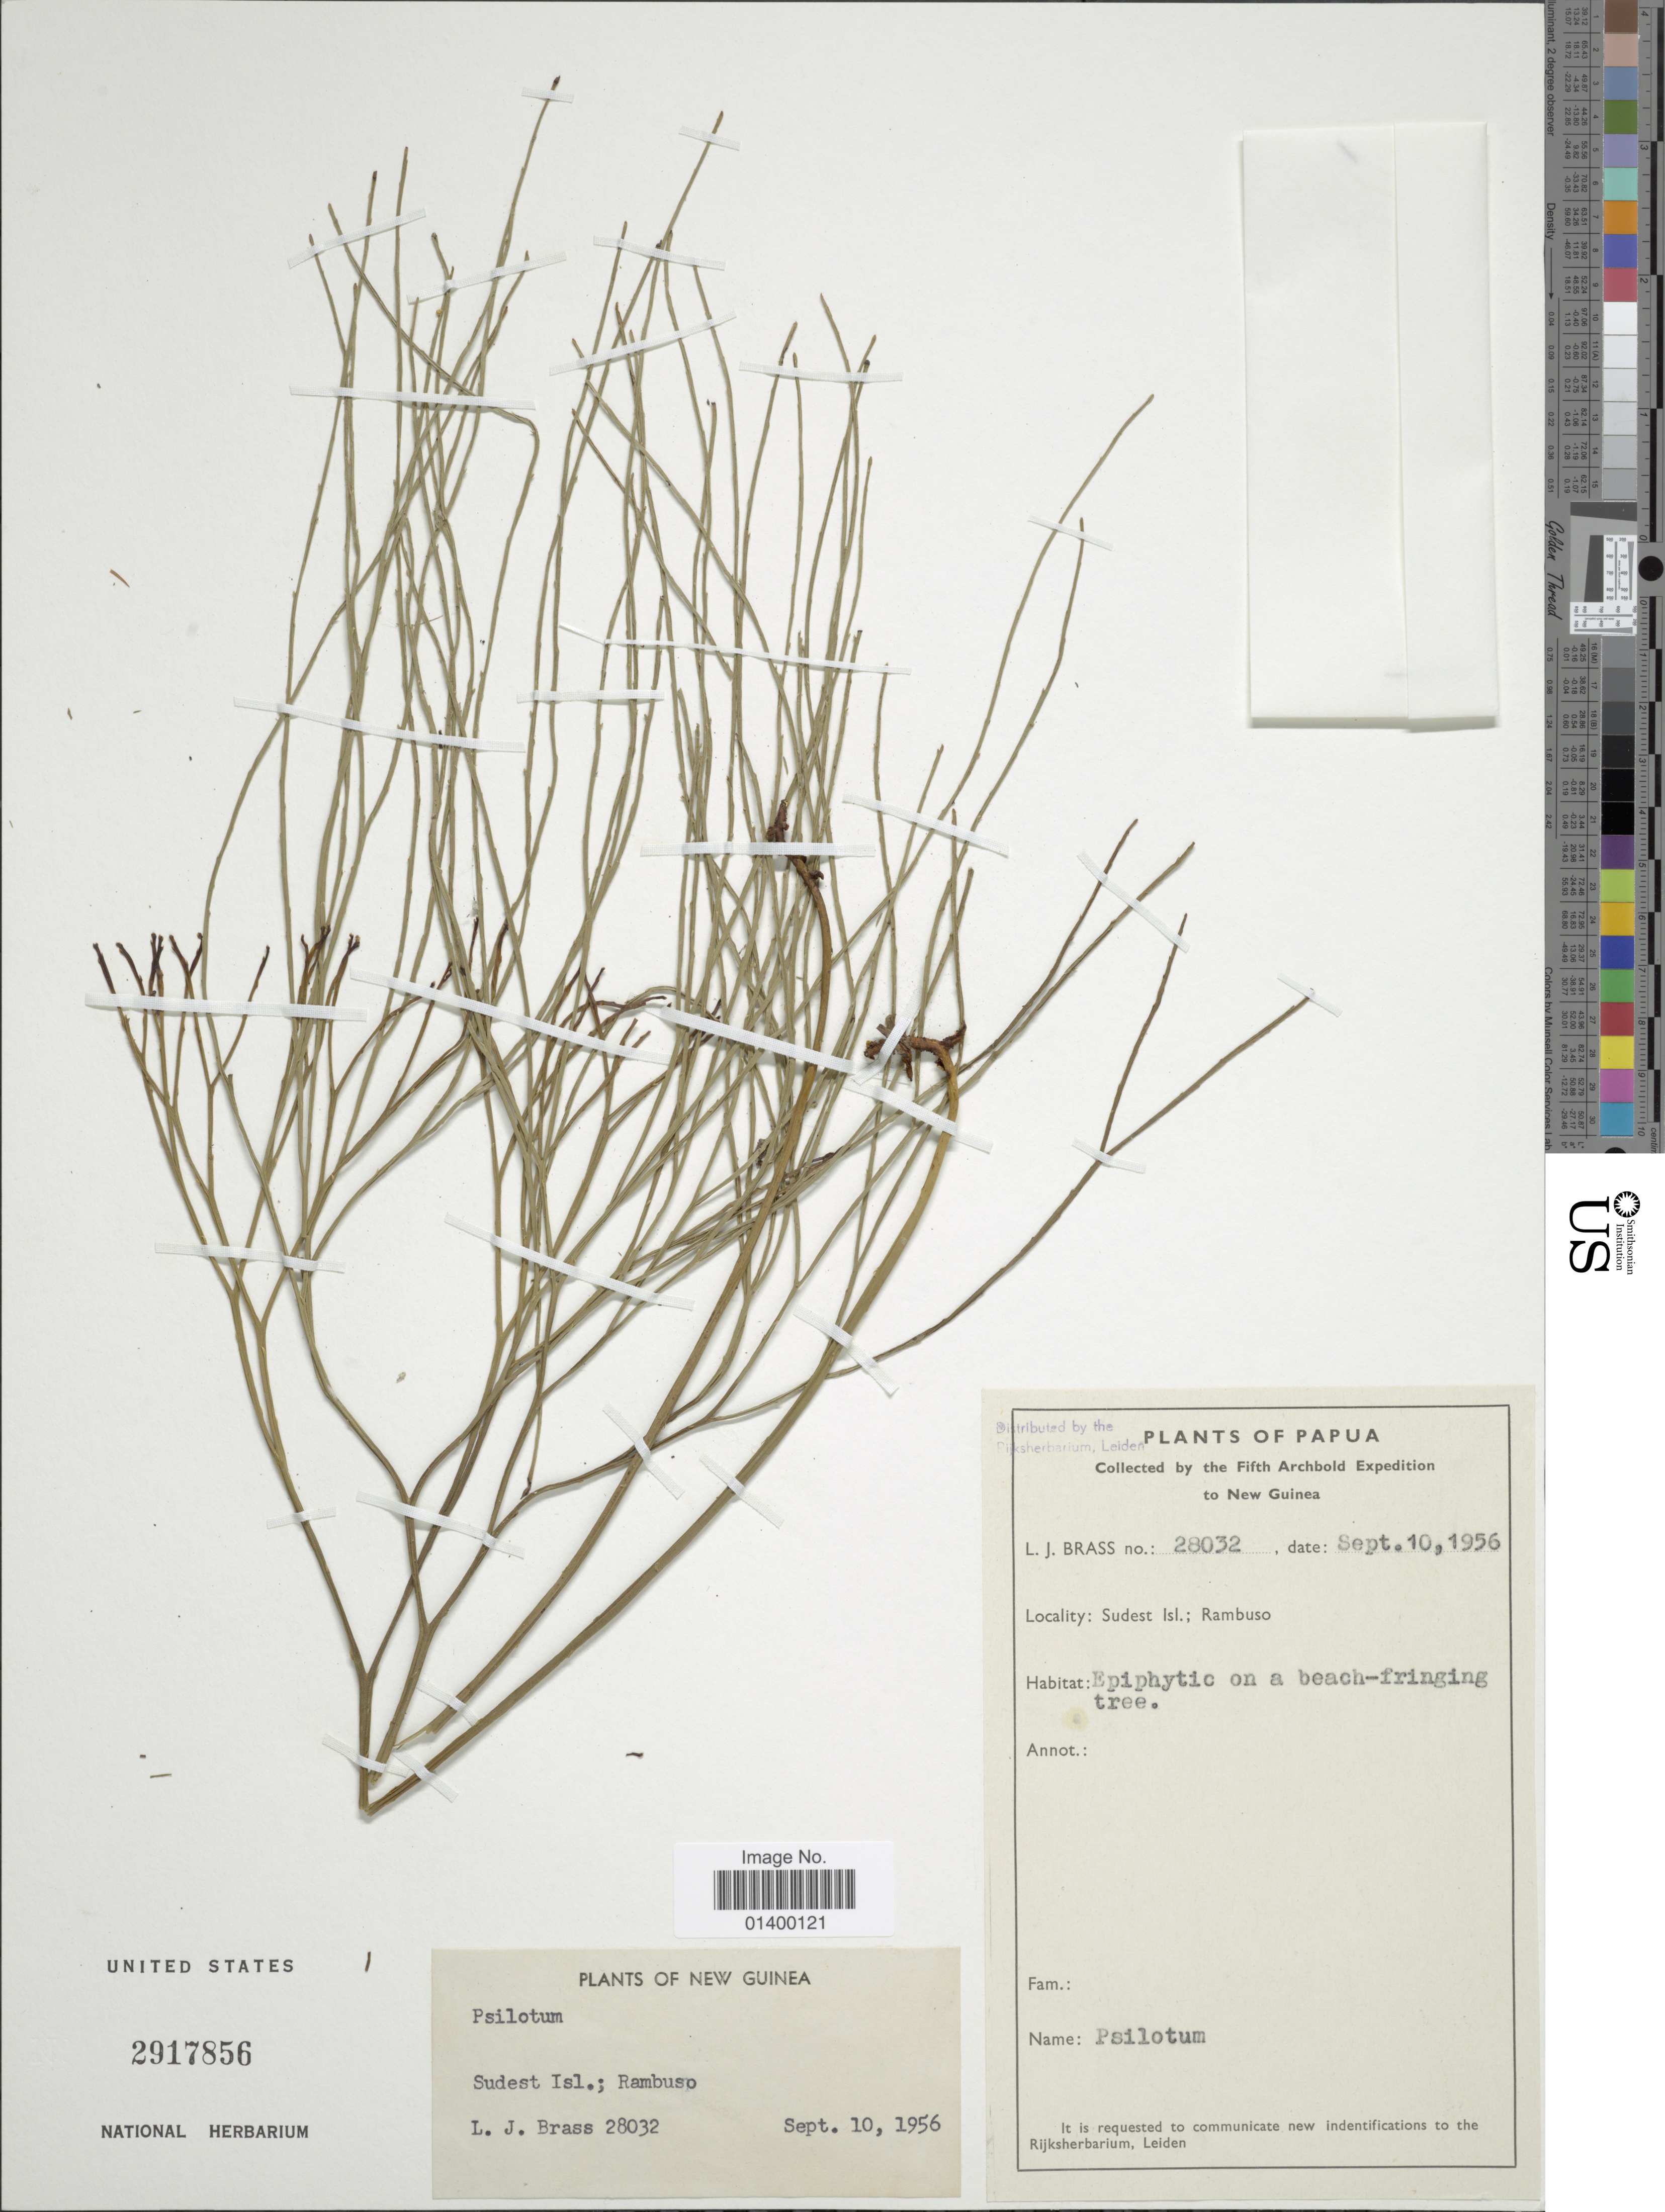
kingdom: Plantae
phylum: Tracheophyta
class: Polypodiopsida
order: Psilotales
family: Psilotaceae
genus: Psilotum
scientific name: Psilotum nudum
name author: (L.) P. Beauv.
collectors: L. J. Brass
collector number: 28032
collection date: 1956-09-10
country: Papua New Guinea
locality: Sudest Isl.; Rambuso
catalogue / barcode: US 2917856